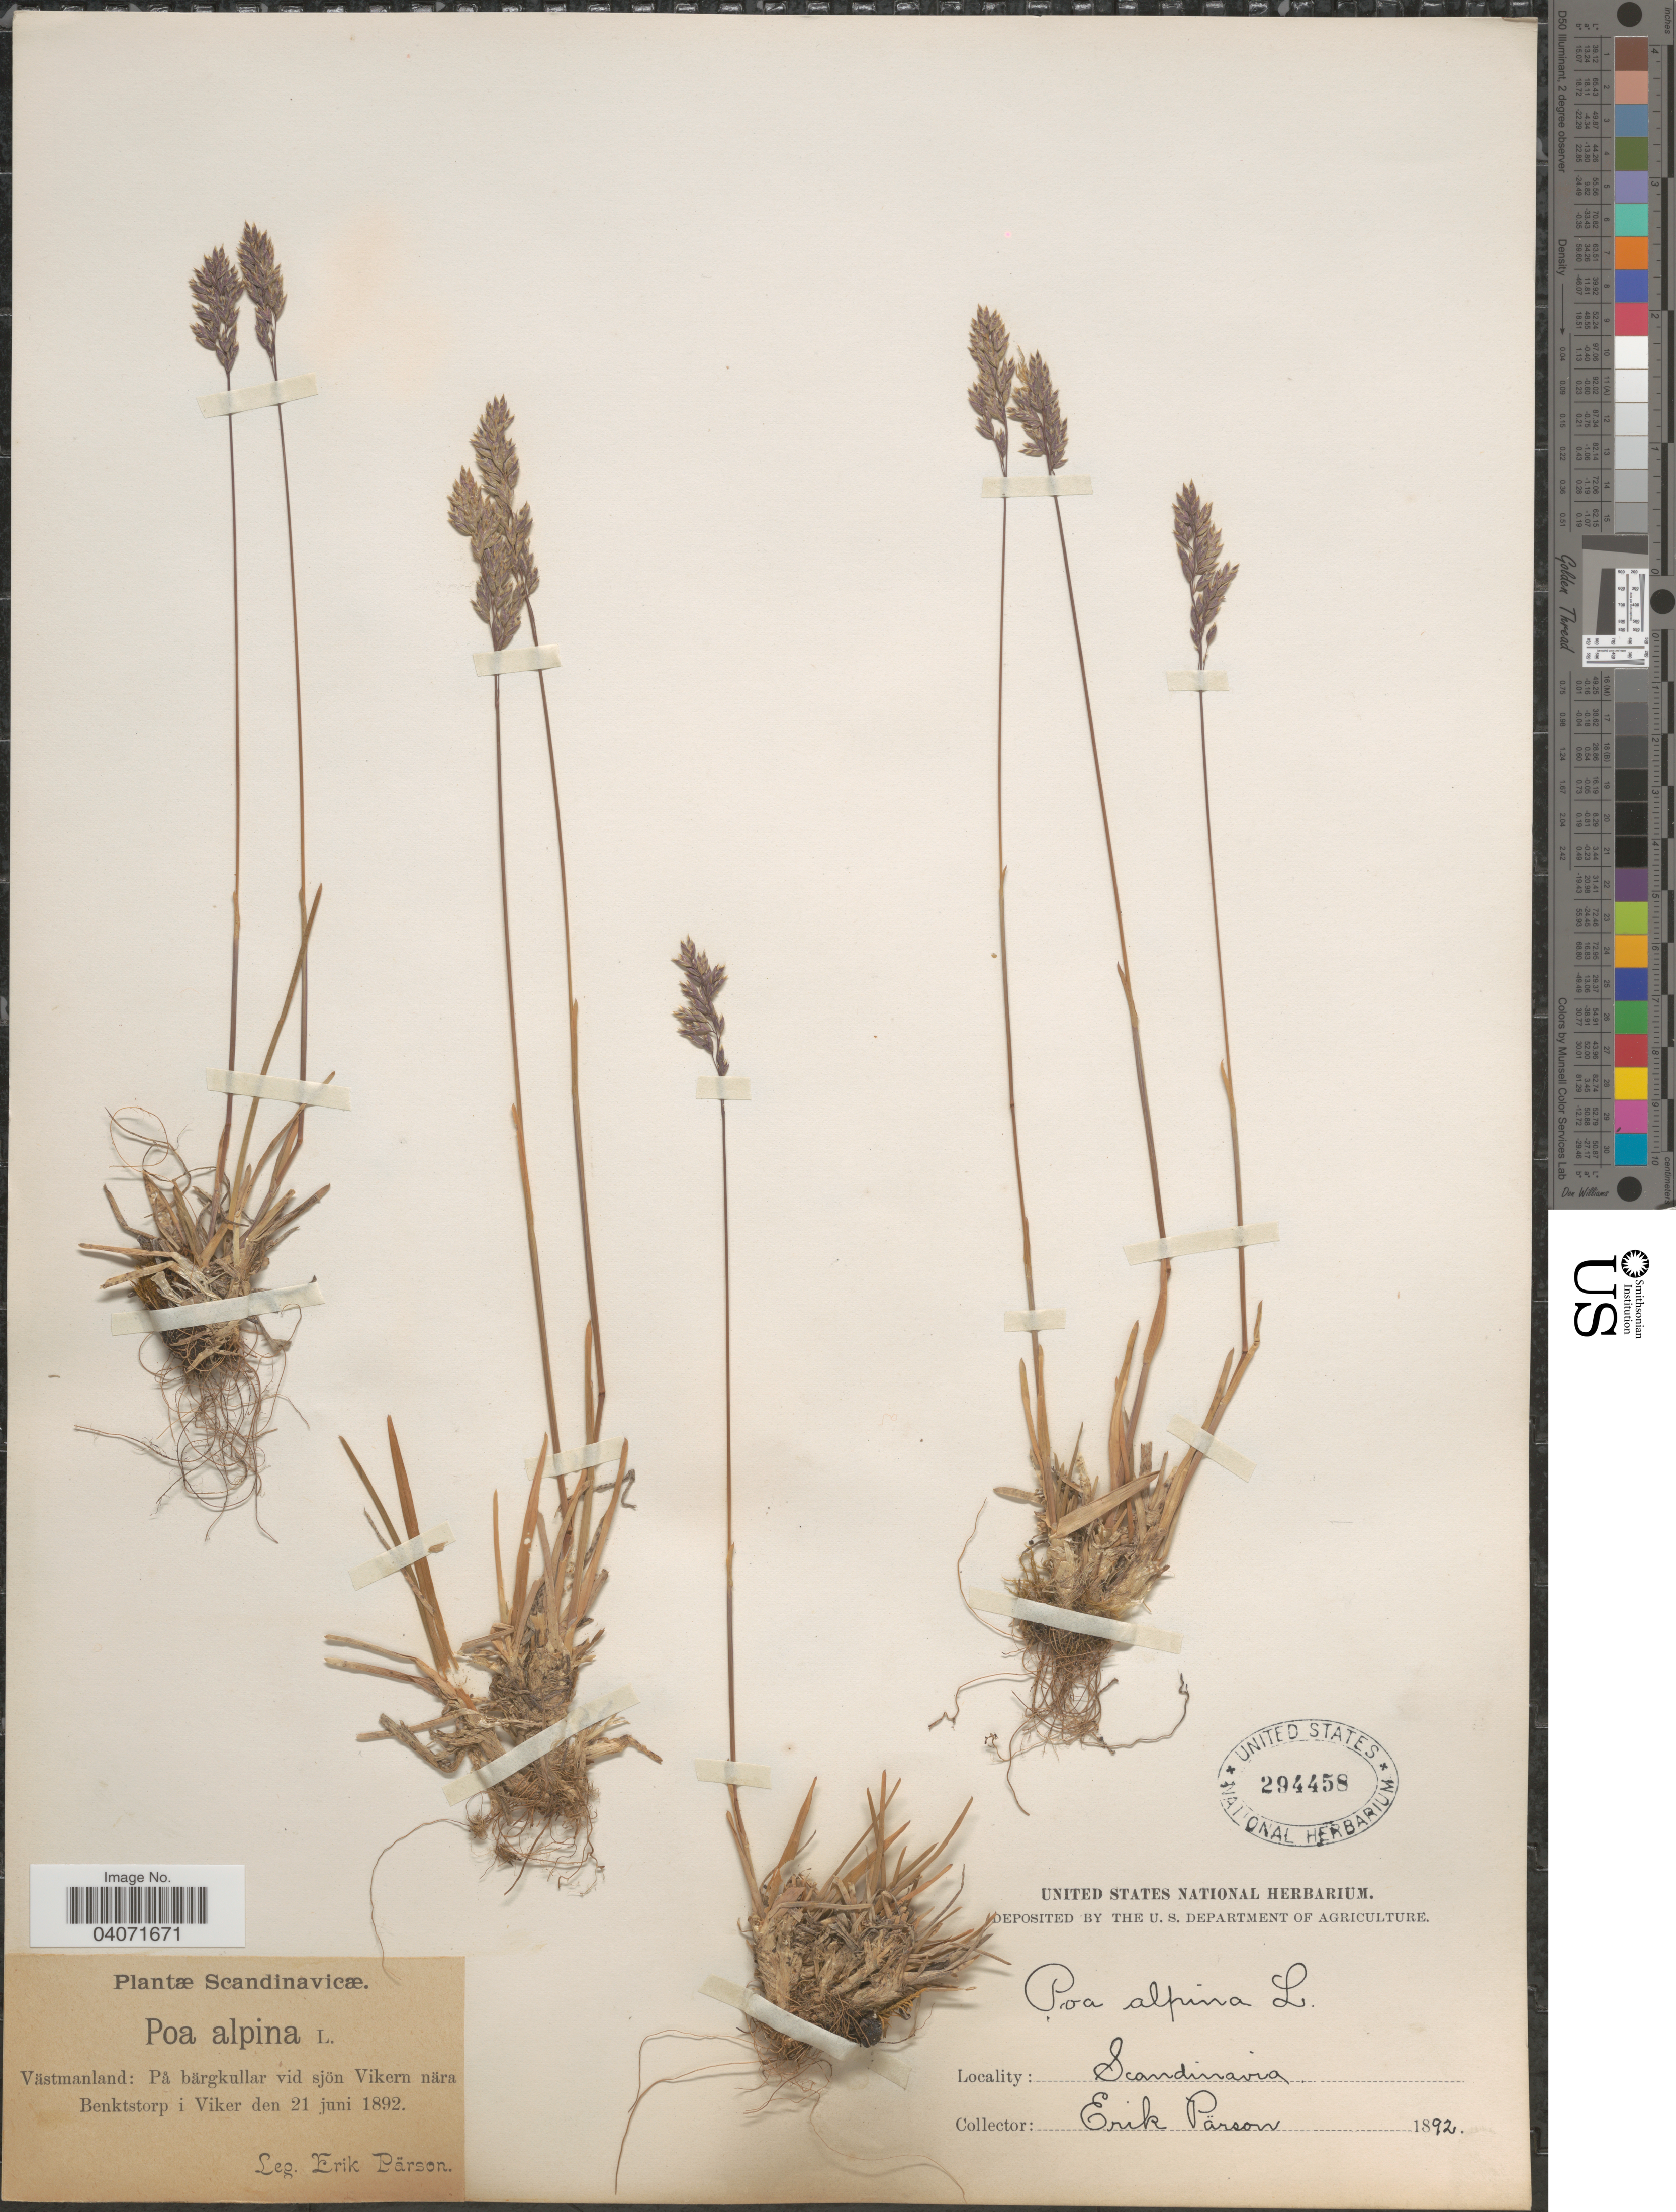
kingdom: Plantae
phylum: Tracheophyta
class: Liliopsida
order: Poales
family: Poaceae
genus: Poa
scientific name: Poa alpina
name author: L.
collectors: E. Parson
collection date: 1892-06-21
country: Sweden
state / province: Vastmanland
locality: Scandinavicæ. Västmanland: På bärgkullar vid sjön Vikern nära Benktstorp i Viker.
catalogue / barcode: US 294458